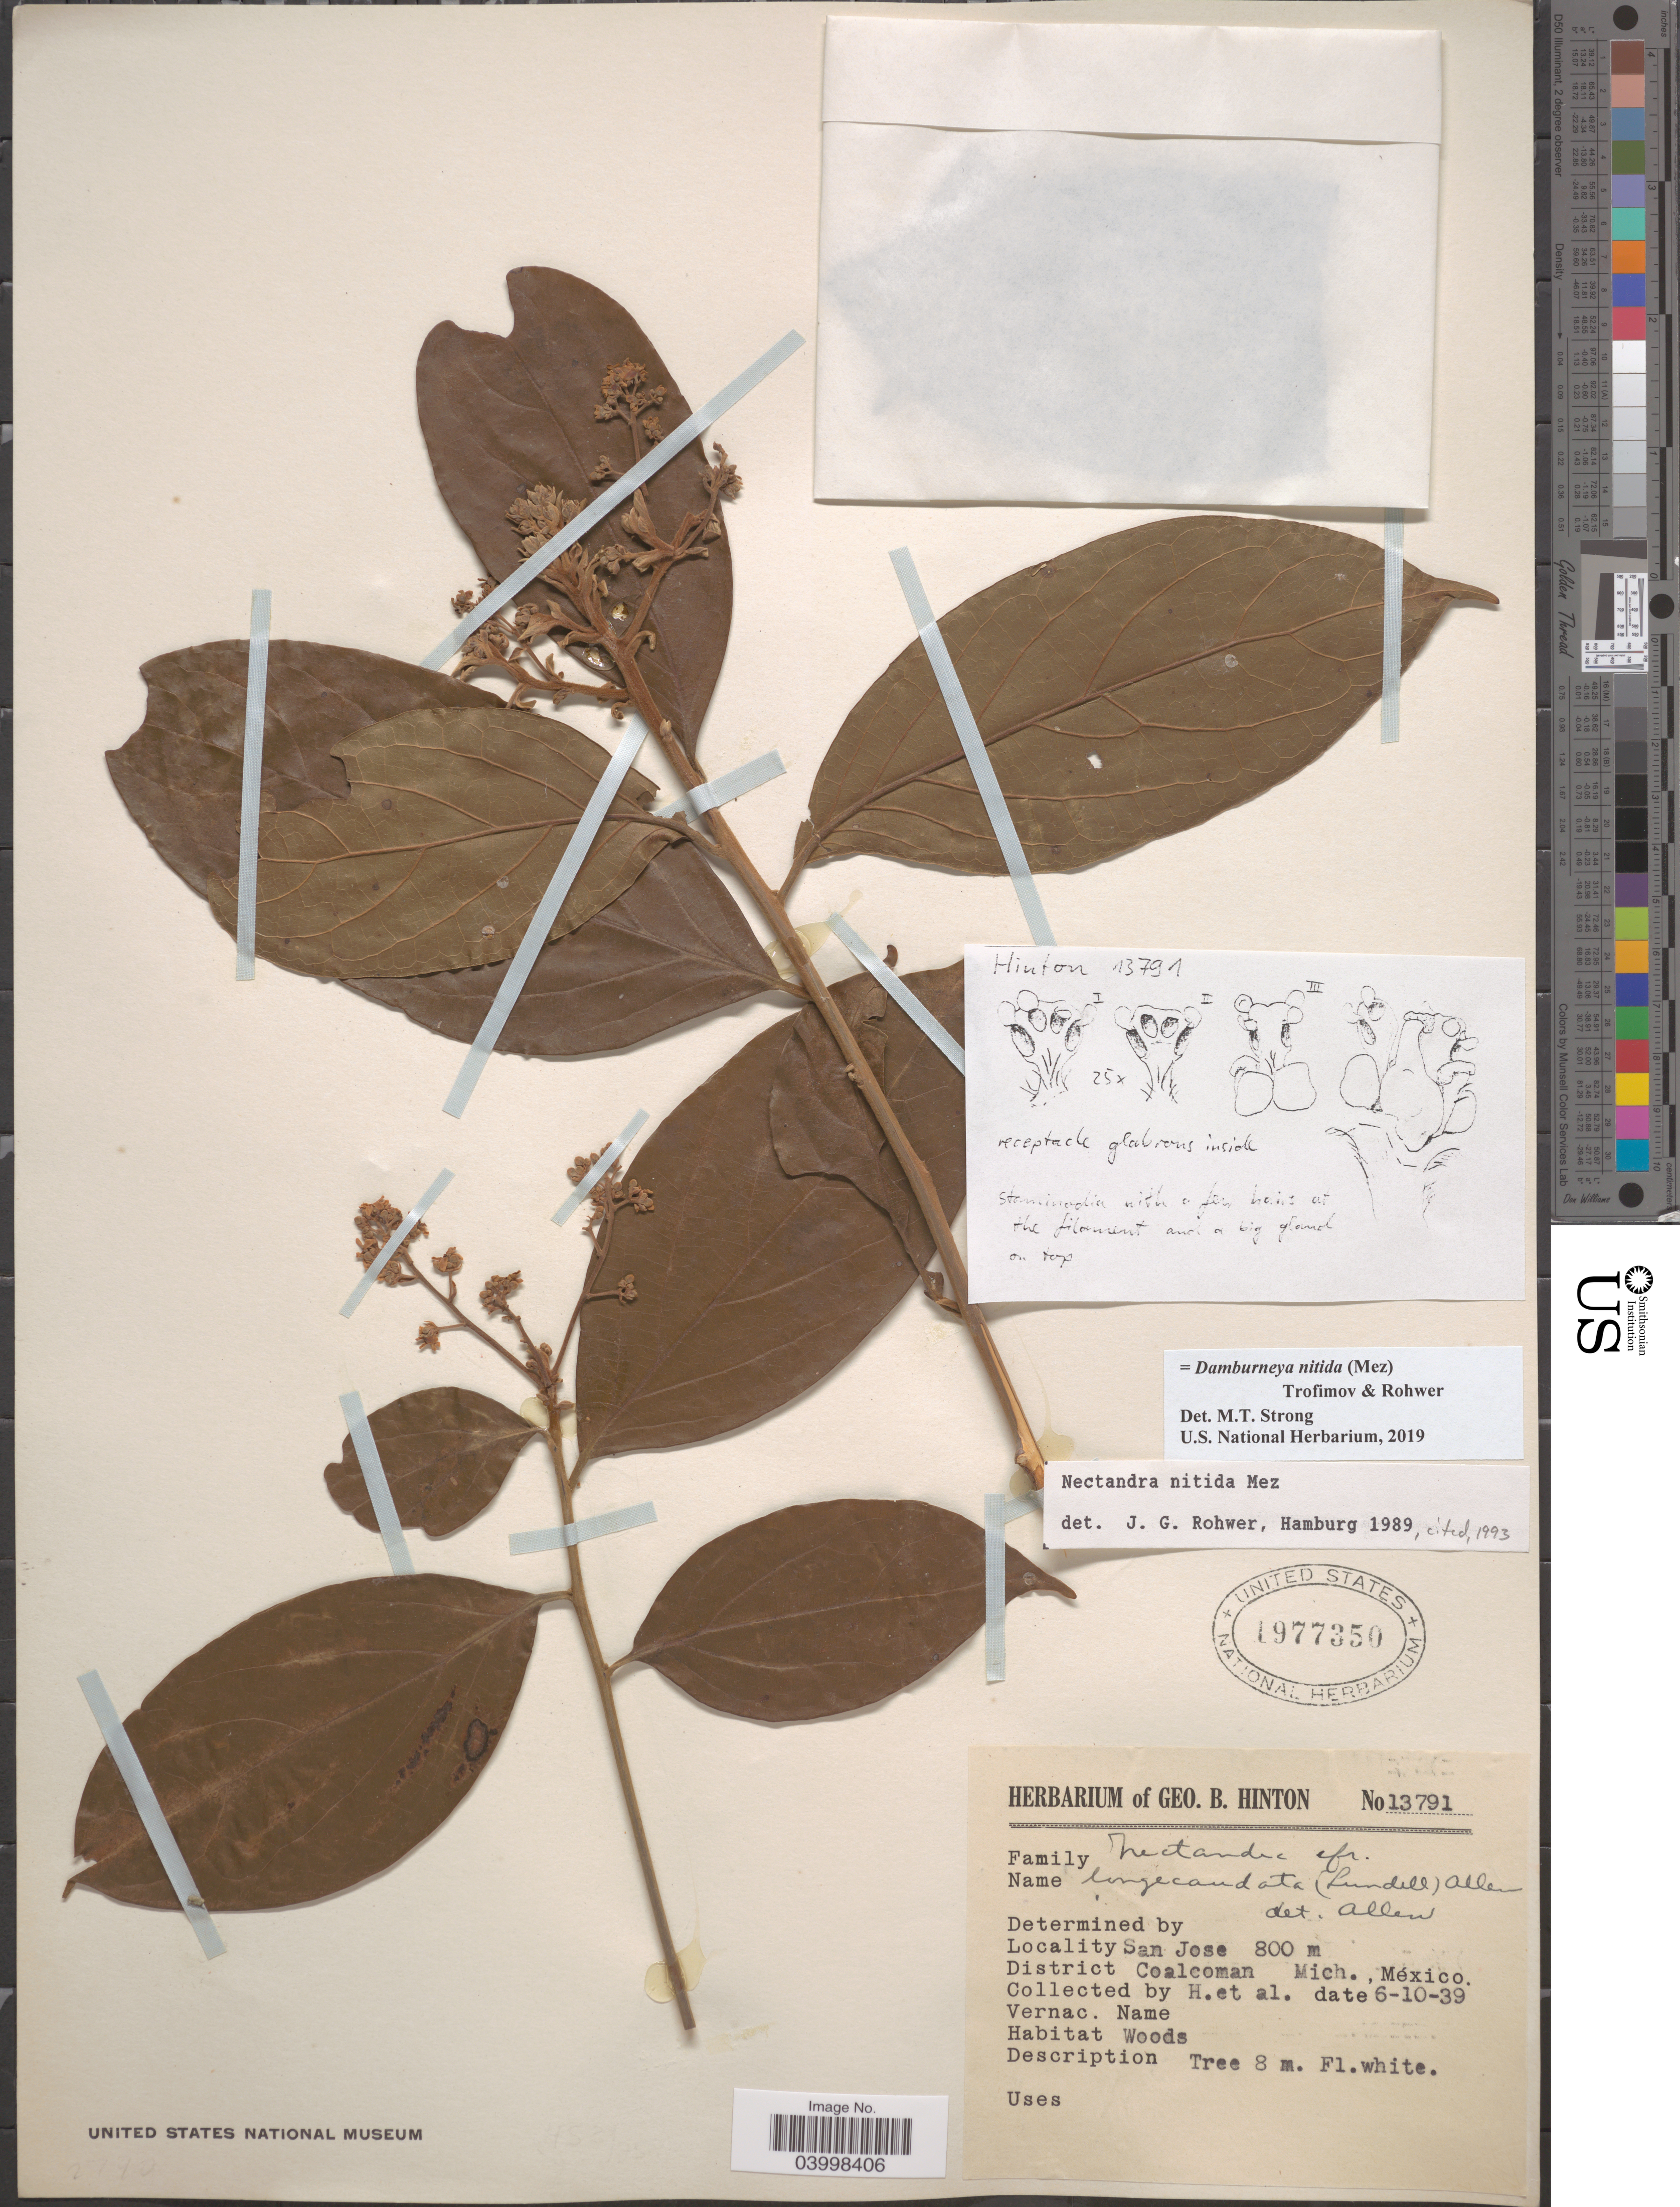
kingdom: Plantae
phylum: Tracheophyta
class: Magnoliopsida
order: Laurales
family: Lauraceae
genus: Damburneya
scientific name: Damburneya nitida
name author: (Mez) Trofimov & Rohwer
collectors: G. B. Hinton & et al.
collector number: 13791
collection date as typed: Transcribed d/m/y: 6/10/39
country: Mexico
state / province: Michoacán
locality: San Jose. District Coalcoman.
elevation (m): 800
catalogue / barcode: US 1977350